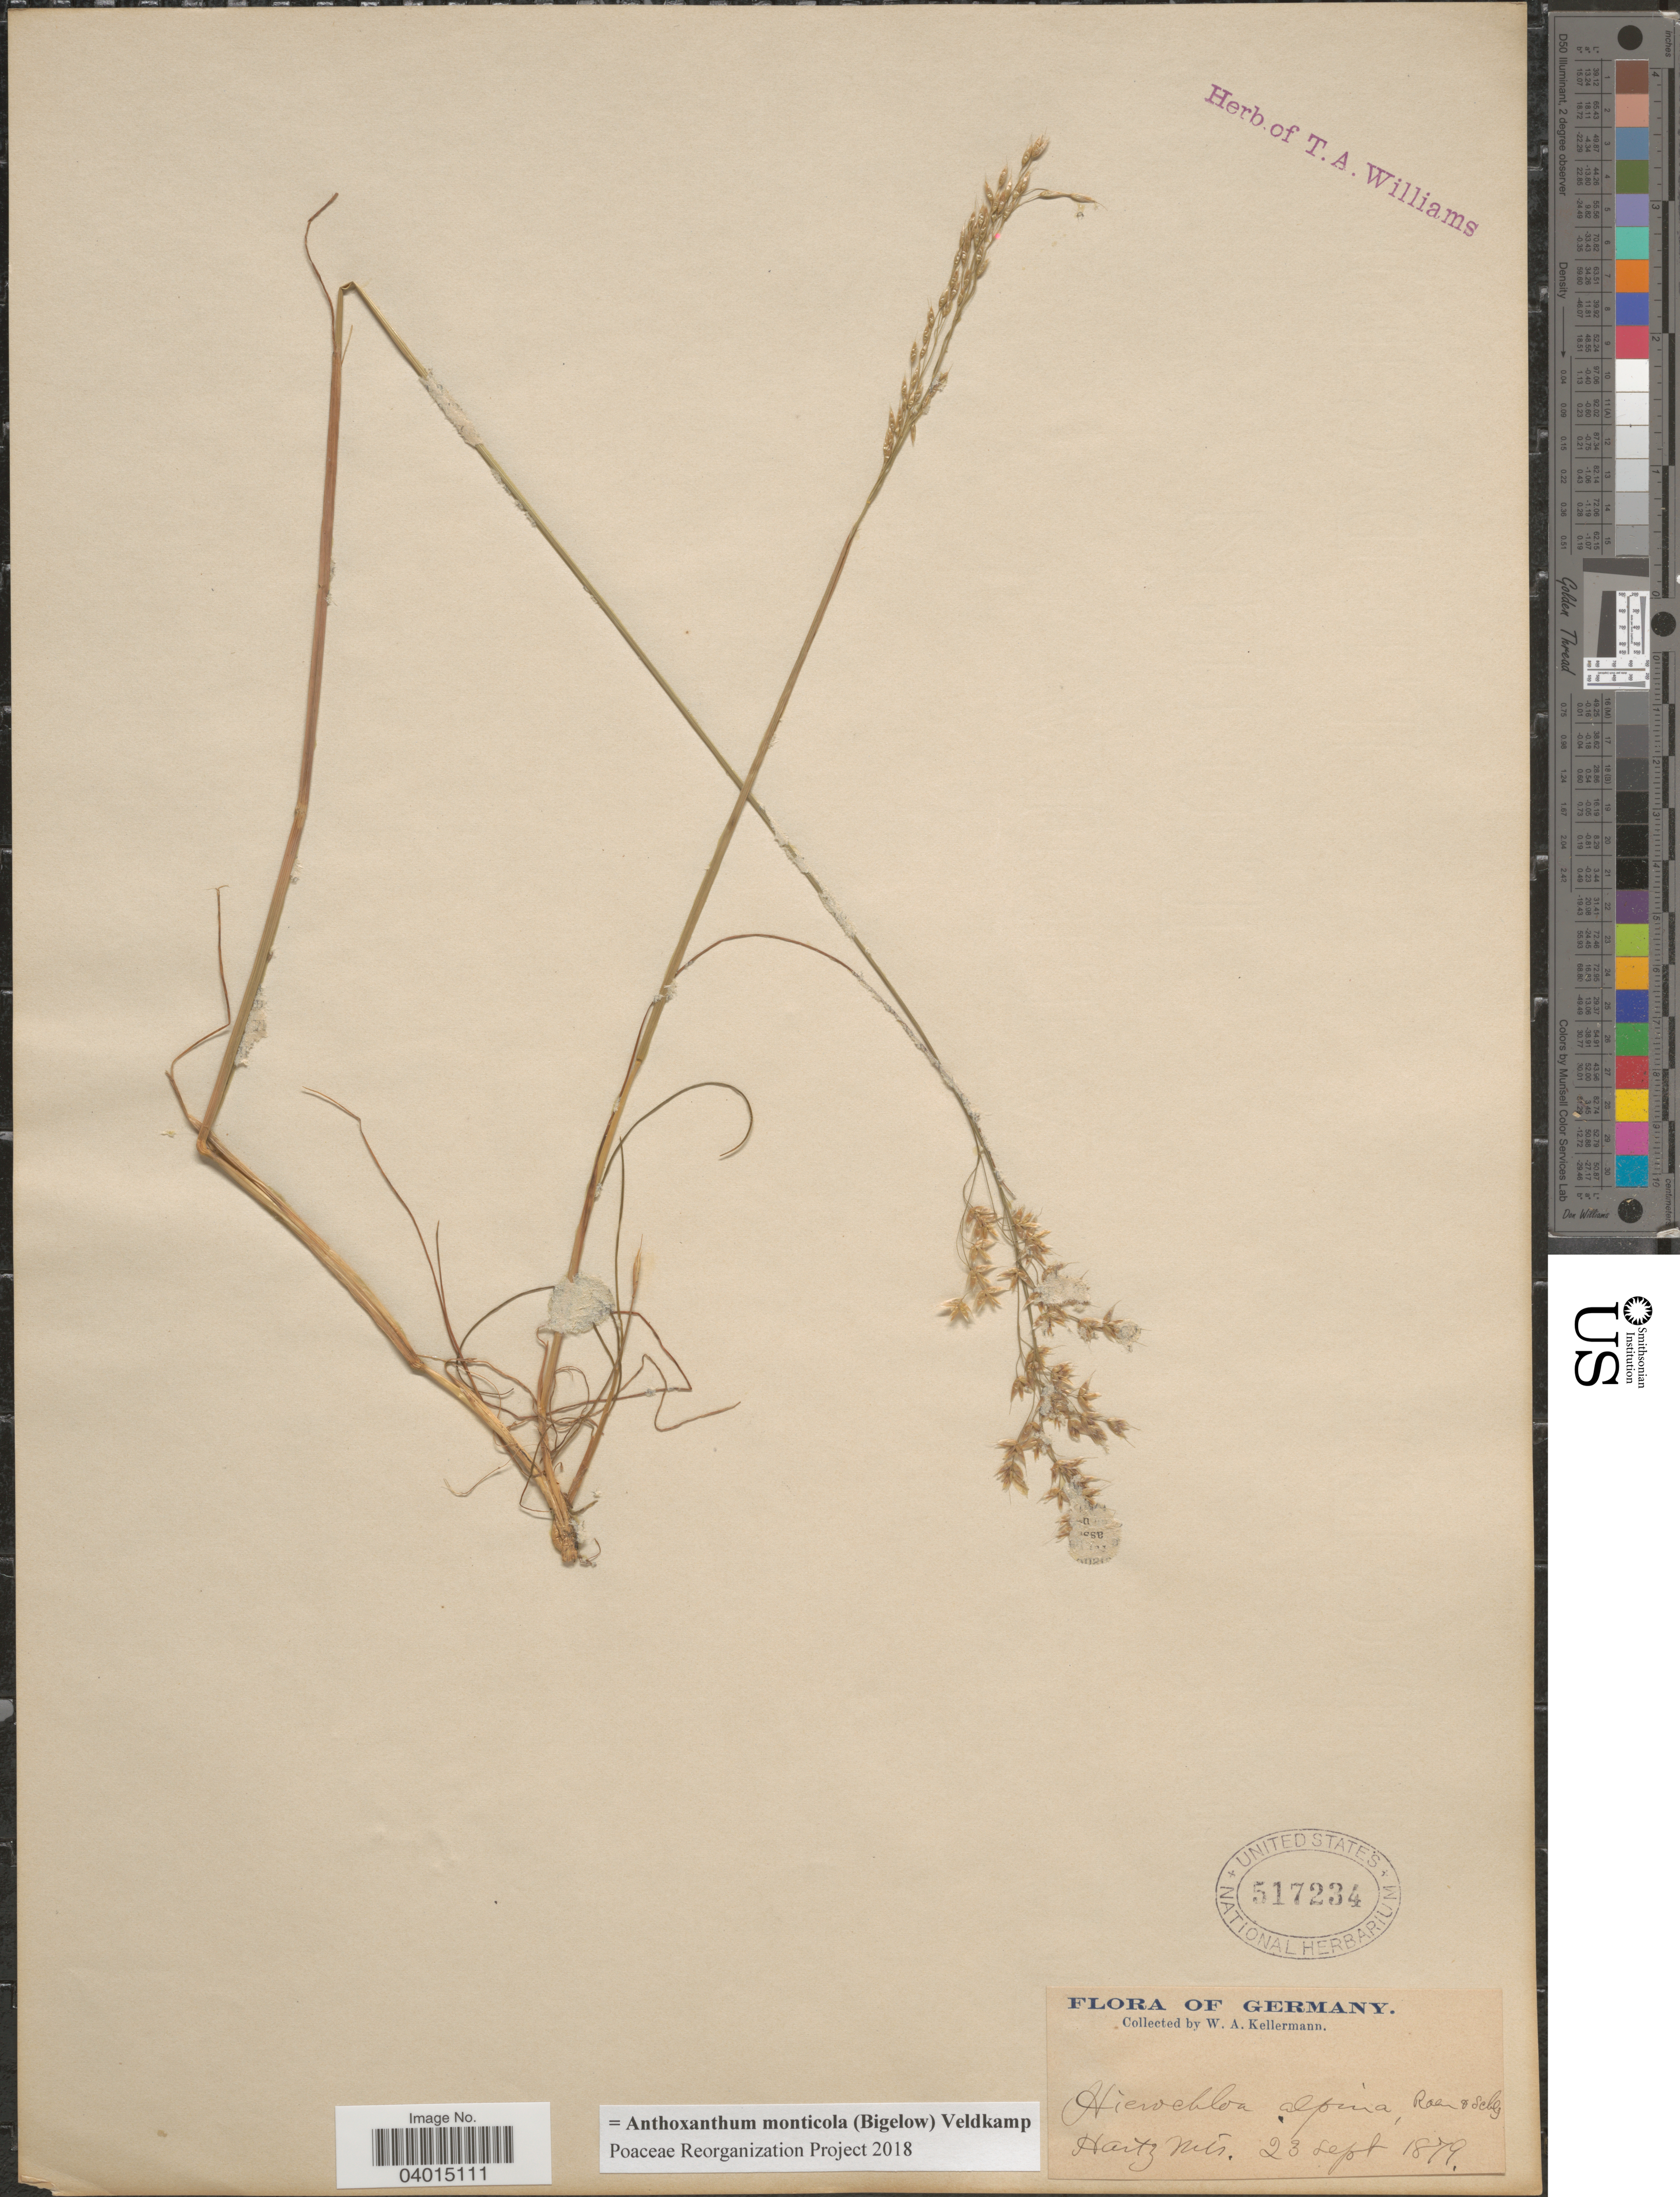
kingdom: Plantae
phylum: Tracheophyta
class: Liliopsida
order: Poales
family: Poaceae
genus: Anthoxanthum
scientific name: Anthoxanthum monticola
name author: (Bigelow) Veldkamp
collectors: W. A. Kellermann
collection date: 1879-09-23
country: Germany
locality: Hartz Mts.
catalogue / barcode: US 517234